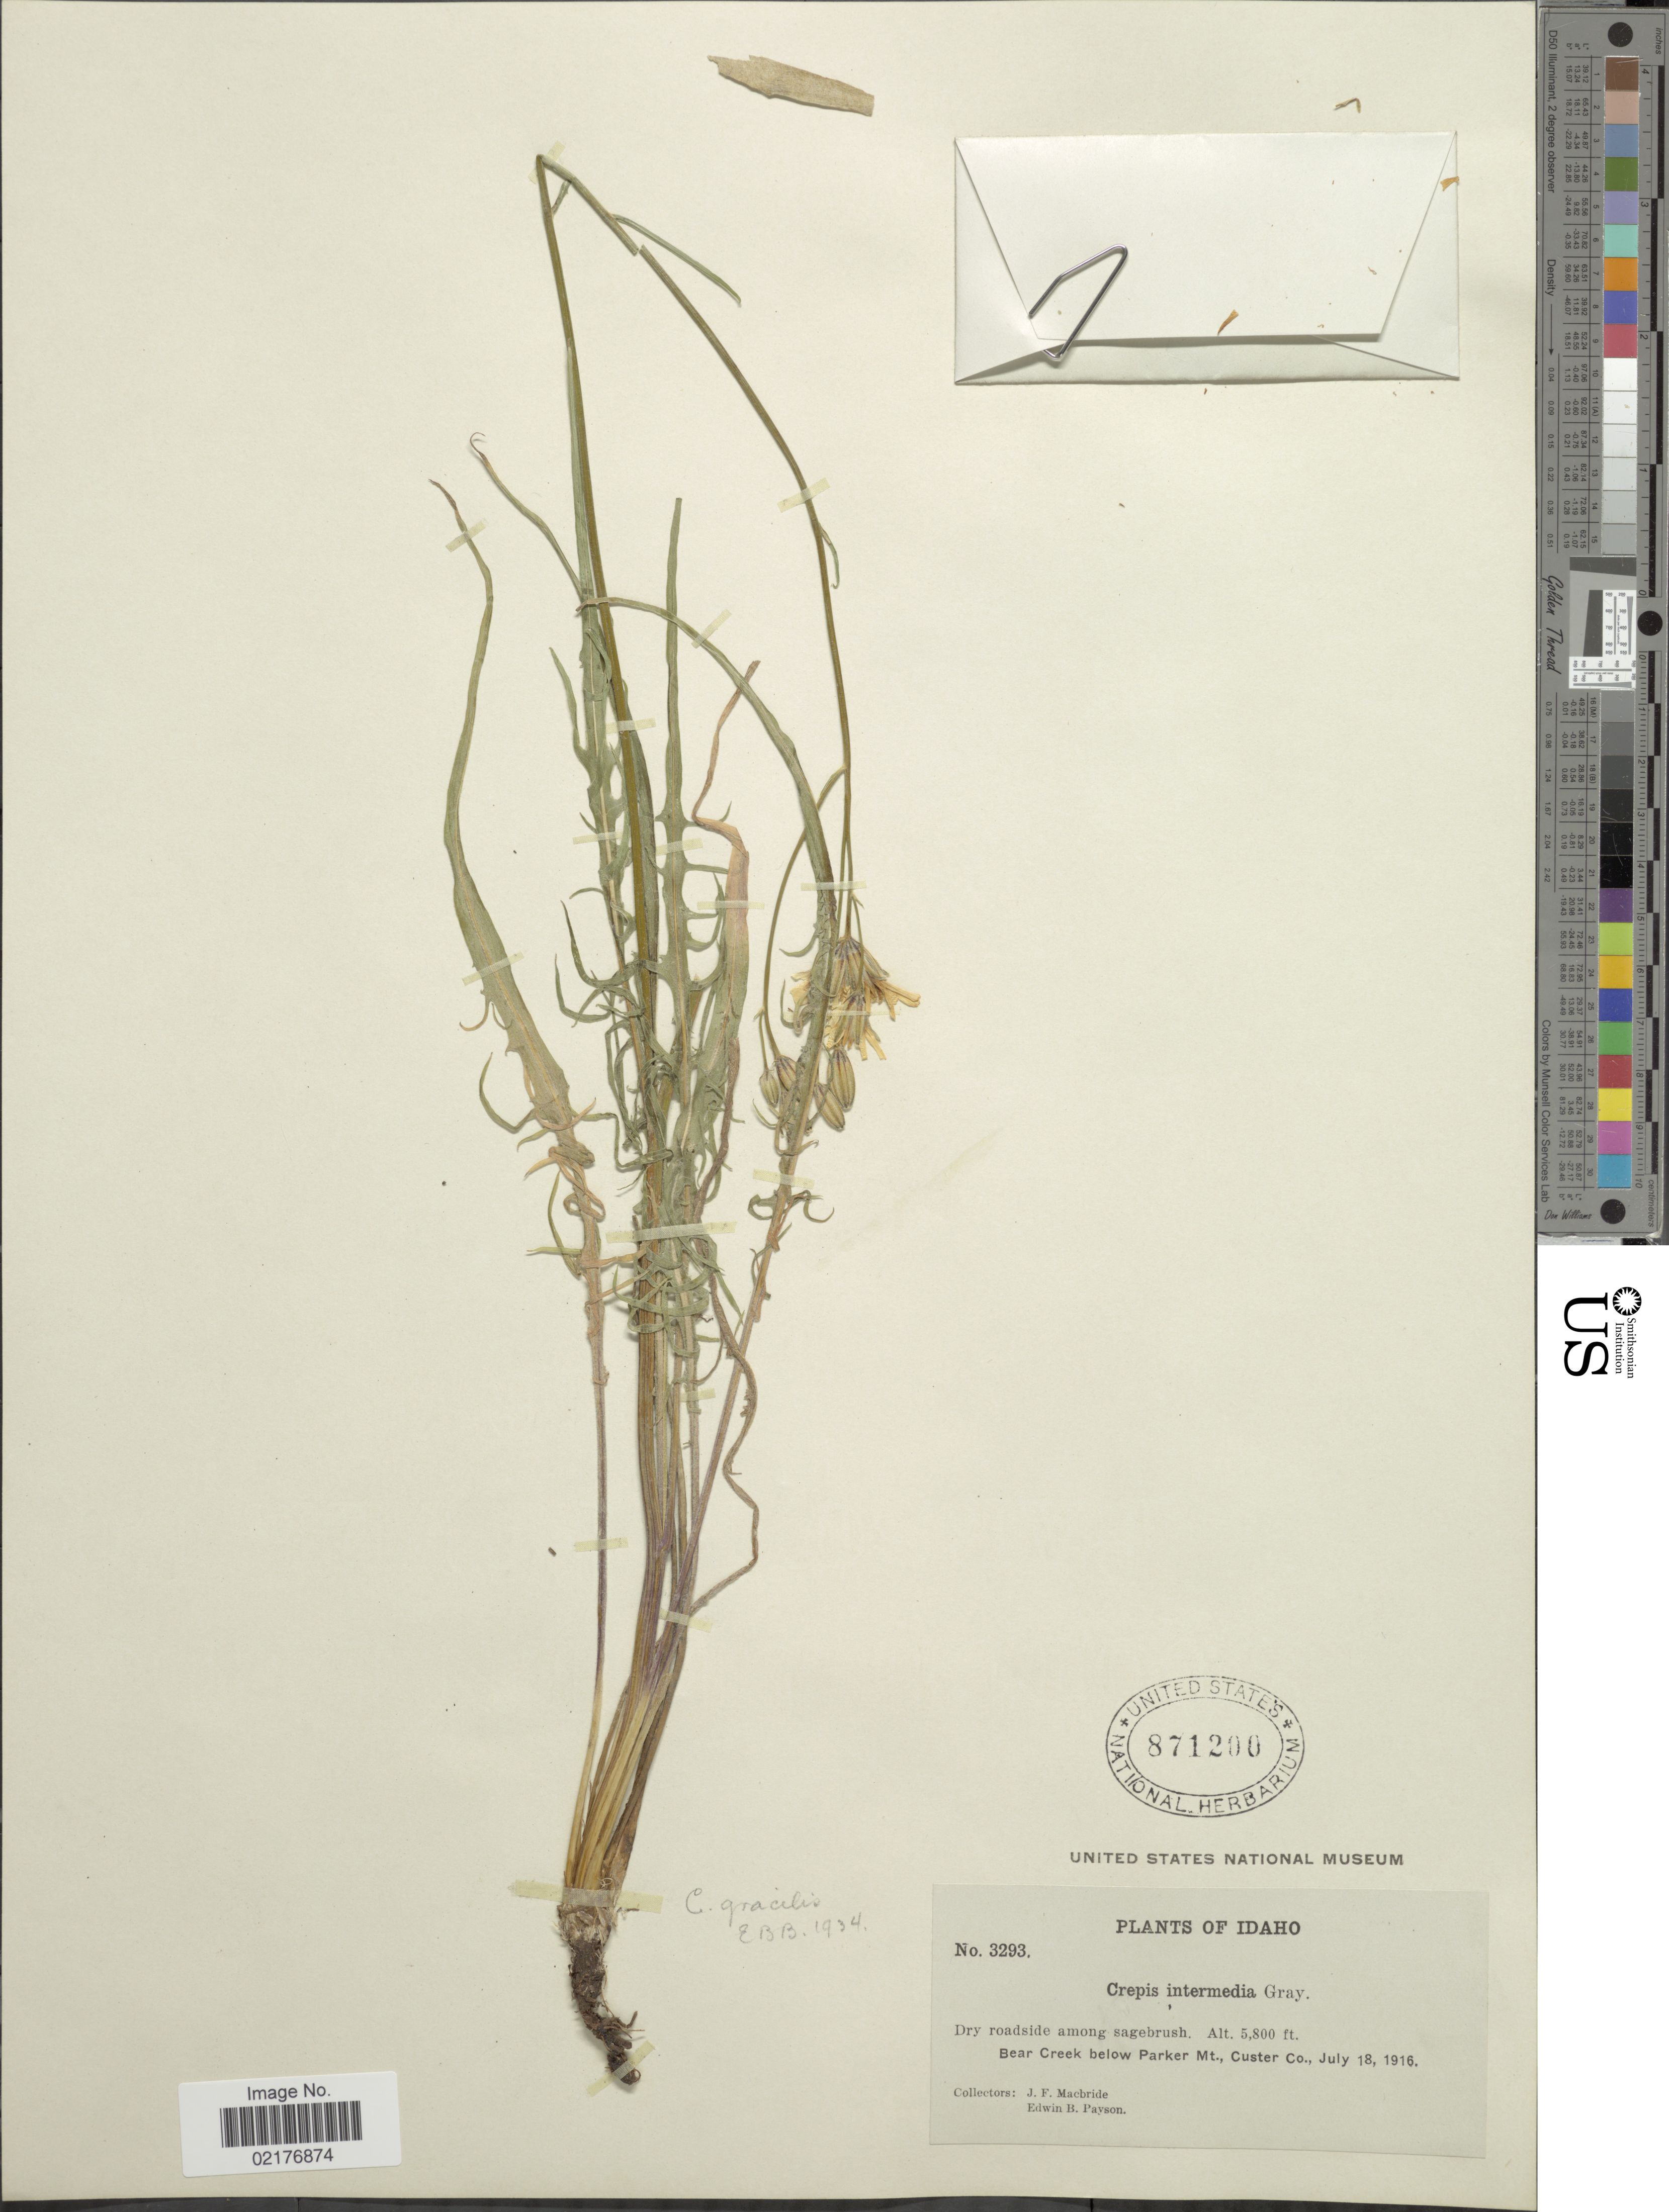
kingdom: Plantae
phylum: Tracheophyta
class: Magnoliopsida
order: Asterales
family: Asteraceae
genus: Crepis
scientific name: Crepis atribarba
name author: A. Heller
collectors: J. F. Macbride & E. B. Payson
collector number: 3293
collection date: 1916-07-18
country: United States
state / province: Idaho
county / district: Custer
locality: Bear Creek below Parker Mt., Custer Co.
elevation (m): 1768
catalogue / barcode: US 871200